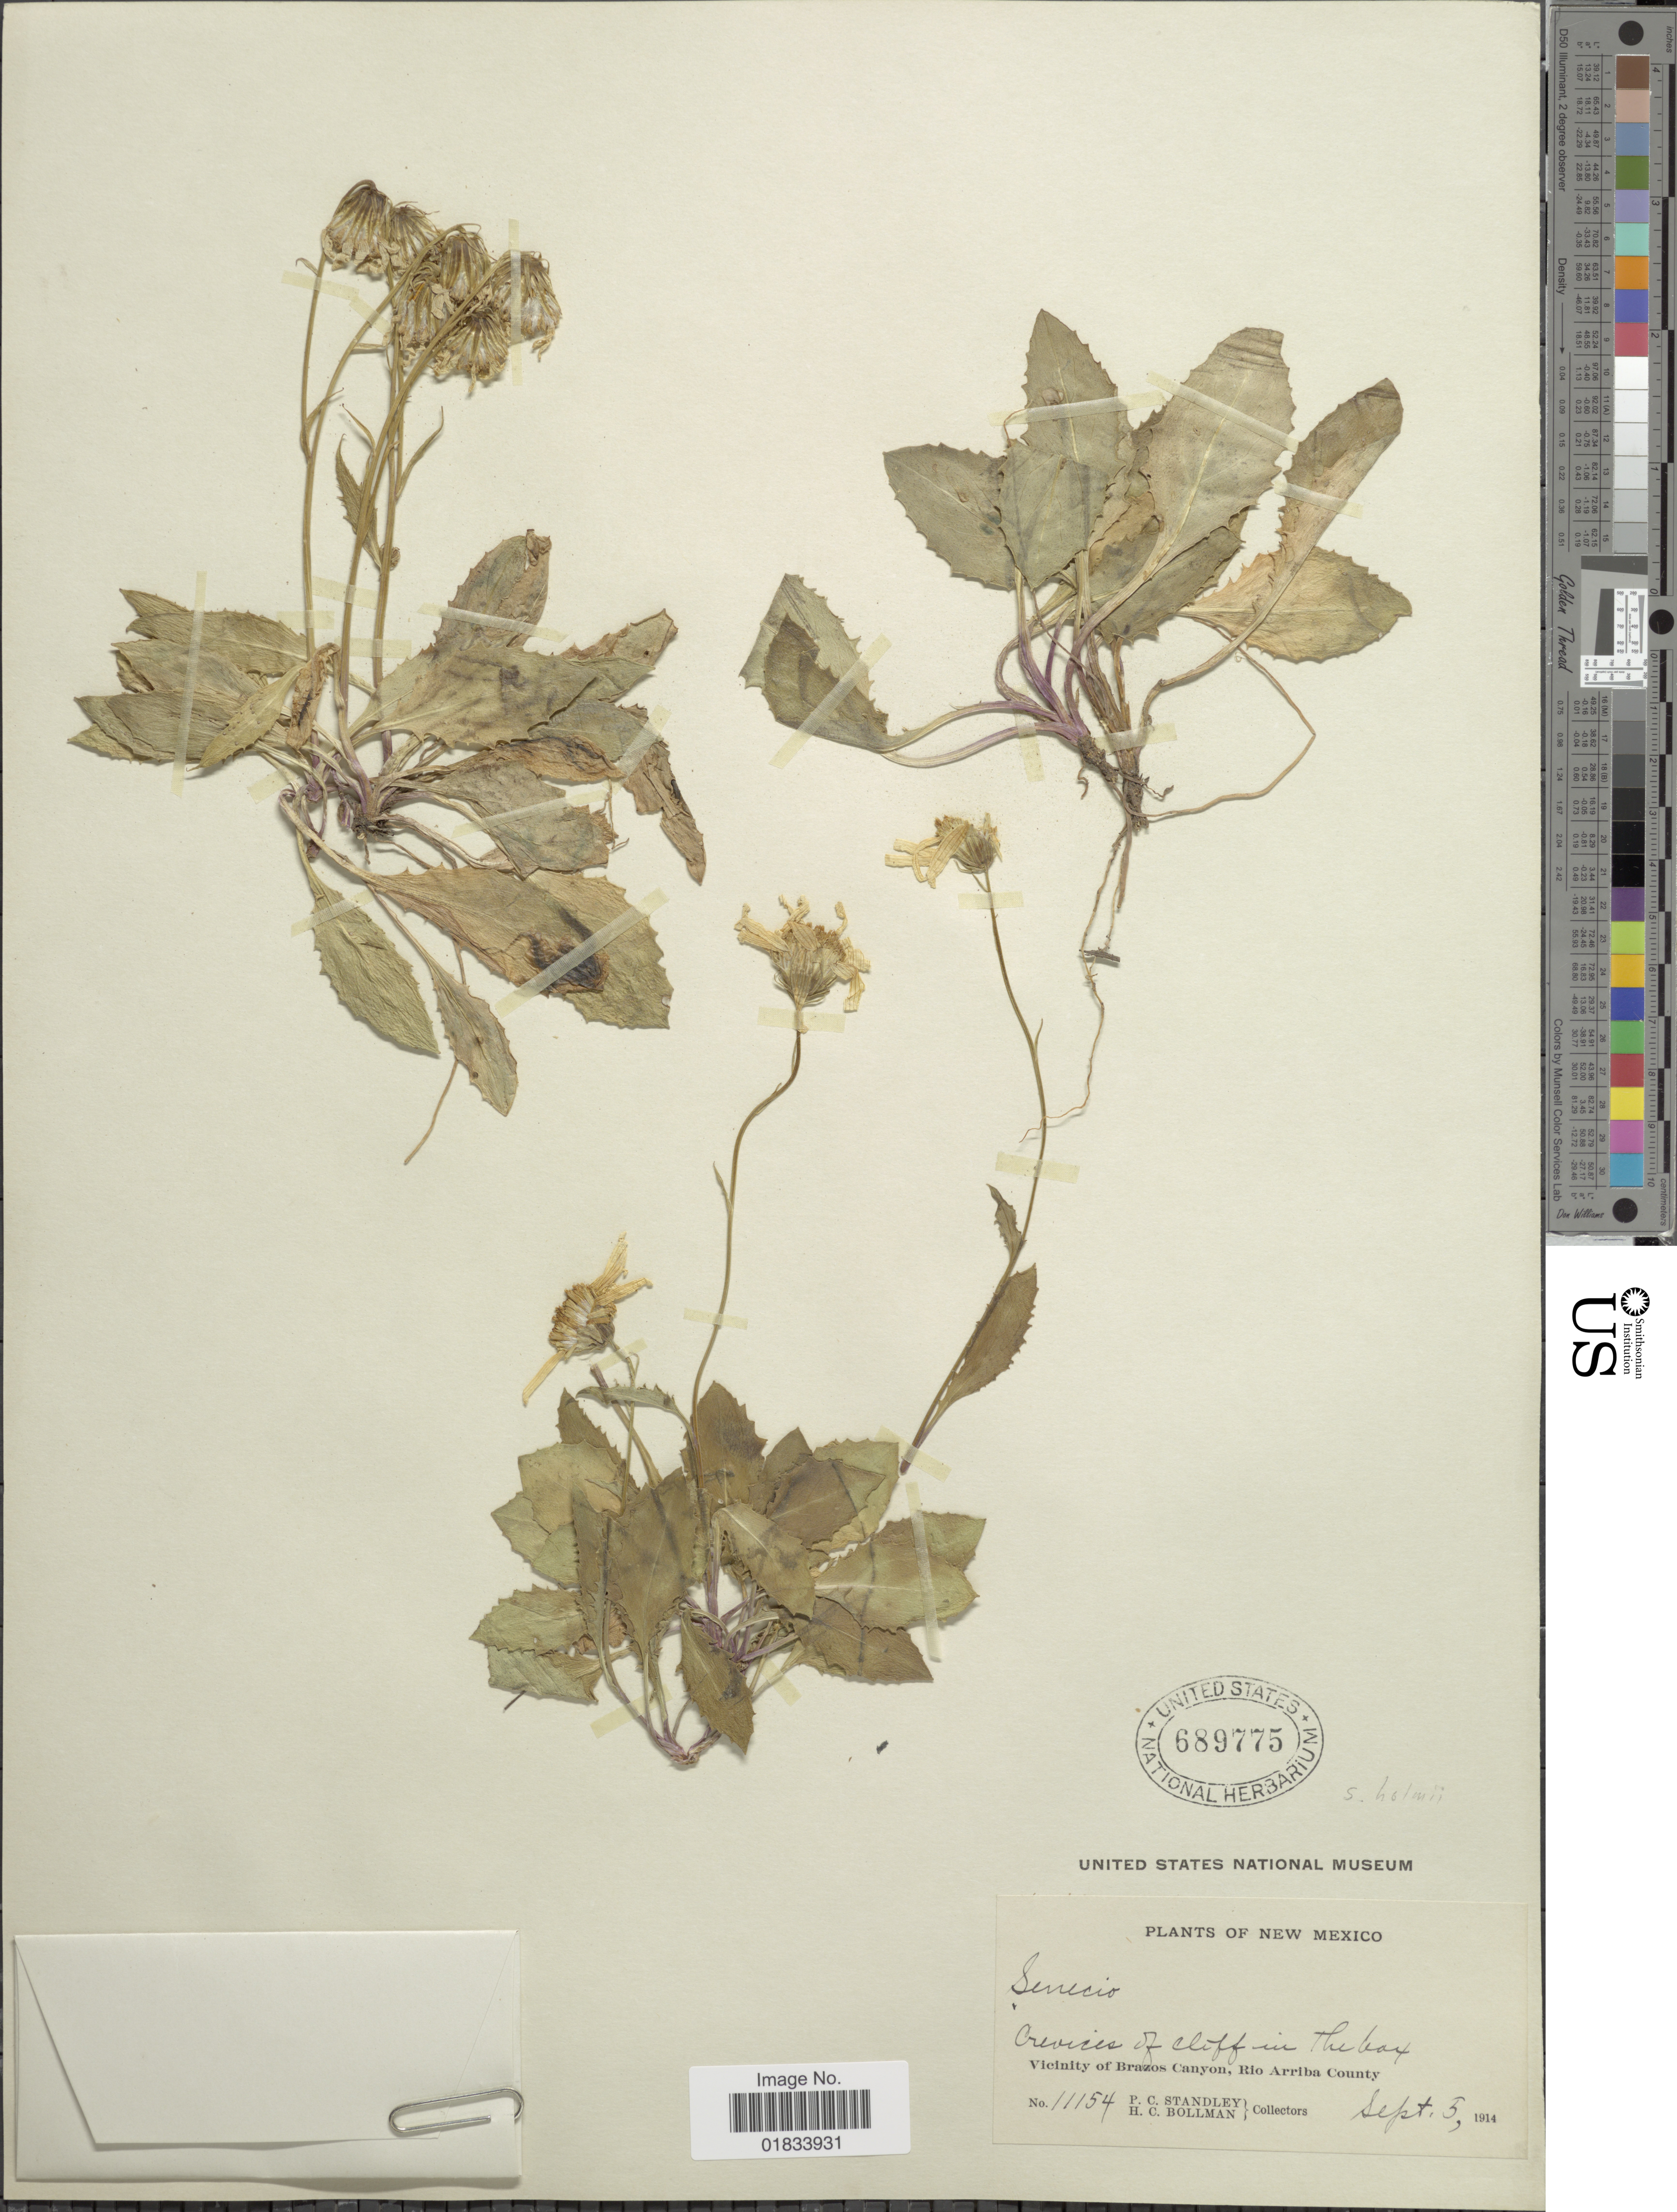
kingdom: Plantae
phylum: Tracheophyta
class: Magnoliopsida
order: Asterales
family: Asteraceae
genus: Senecio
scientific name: Senecio amplectens var. holmii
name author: (Greene) Harrington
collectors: P. C. Standley & H. C. Bollman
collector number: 11154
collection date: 1914-09-05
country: United States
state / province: New Mexico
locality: Vicinity of Brazos Canyon, Rio Arriba County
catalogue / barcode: US 689775